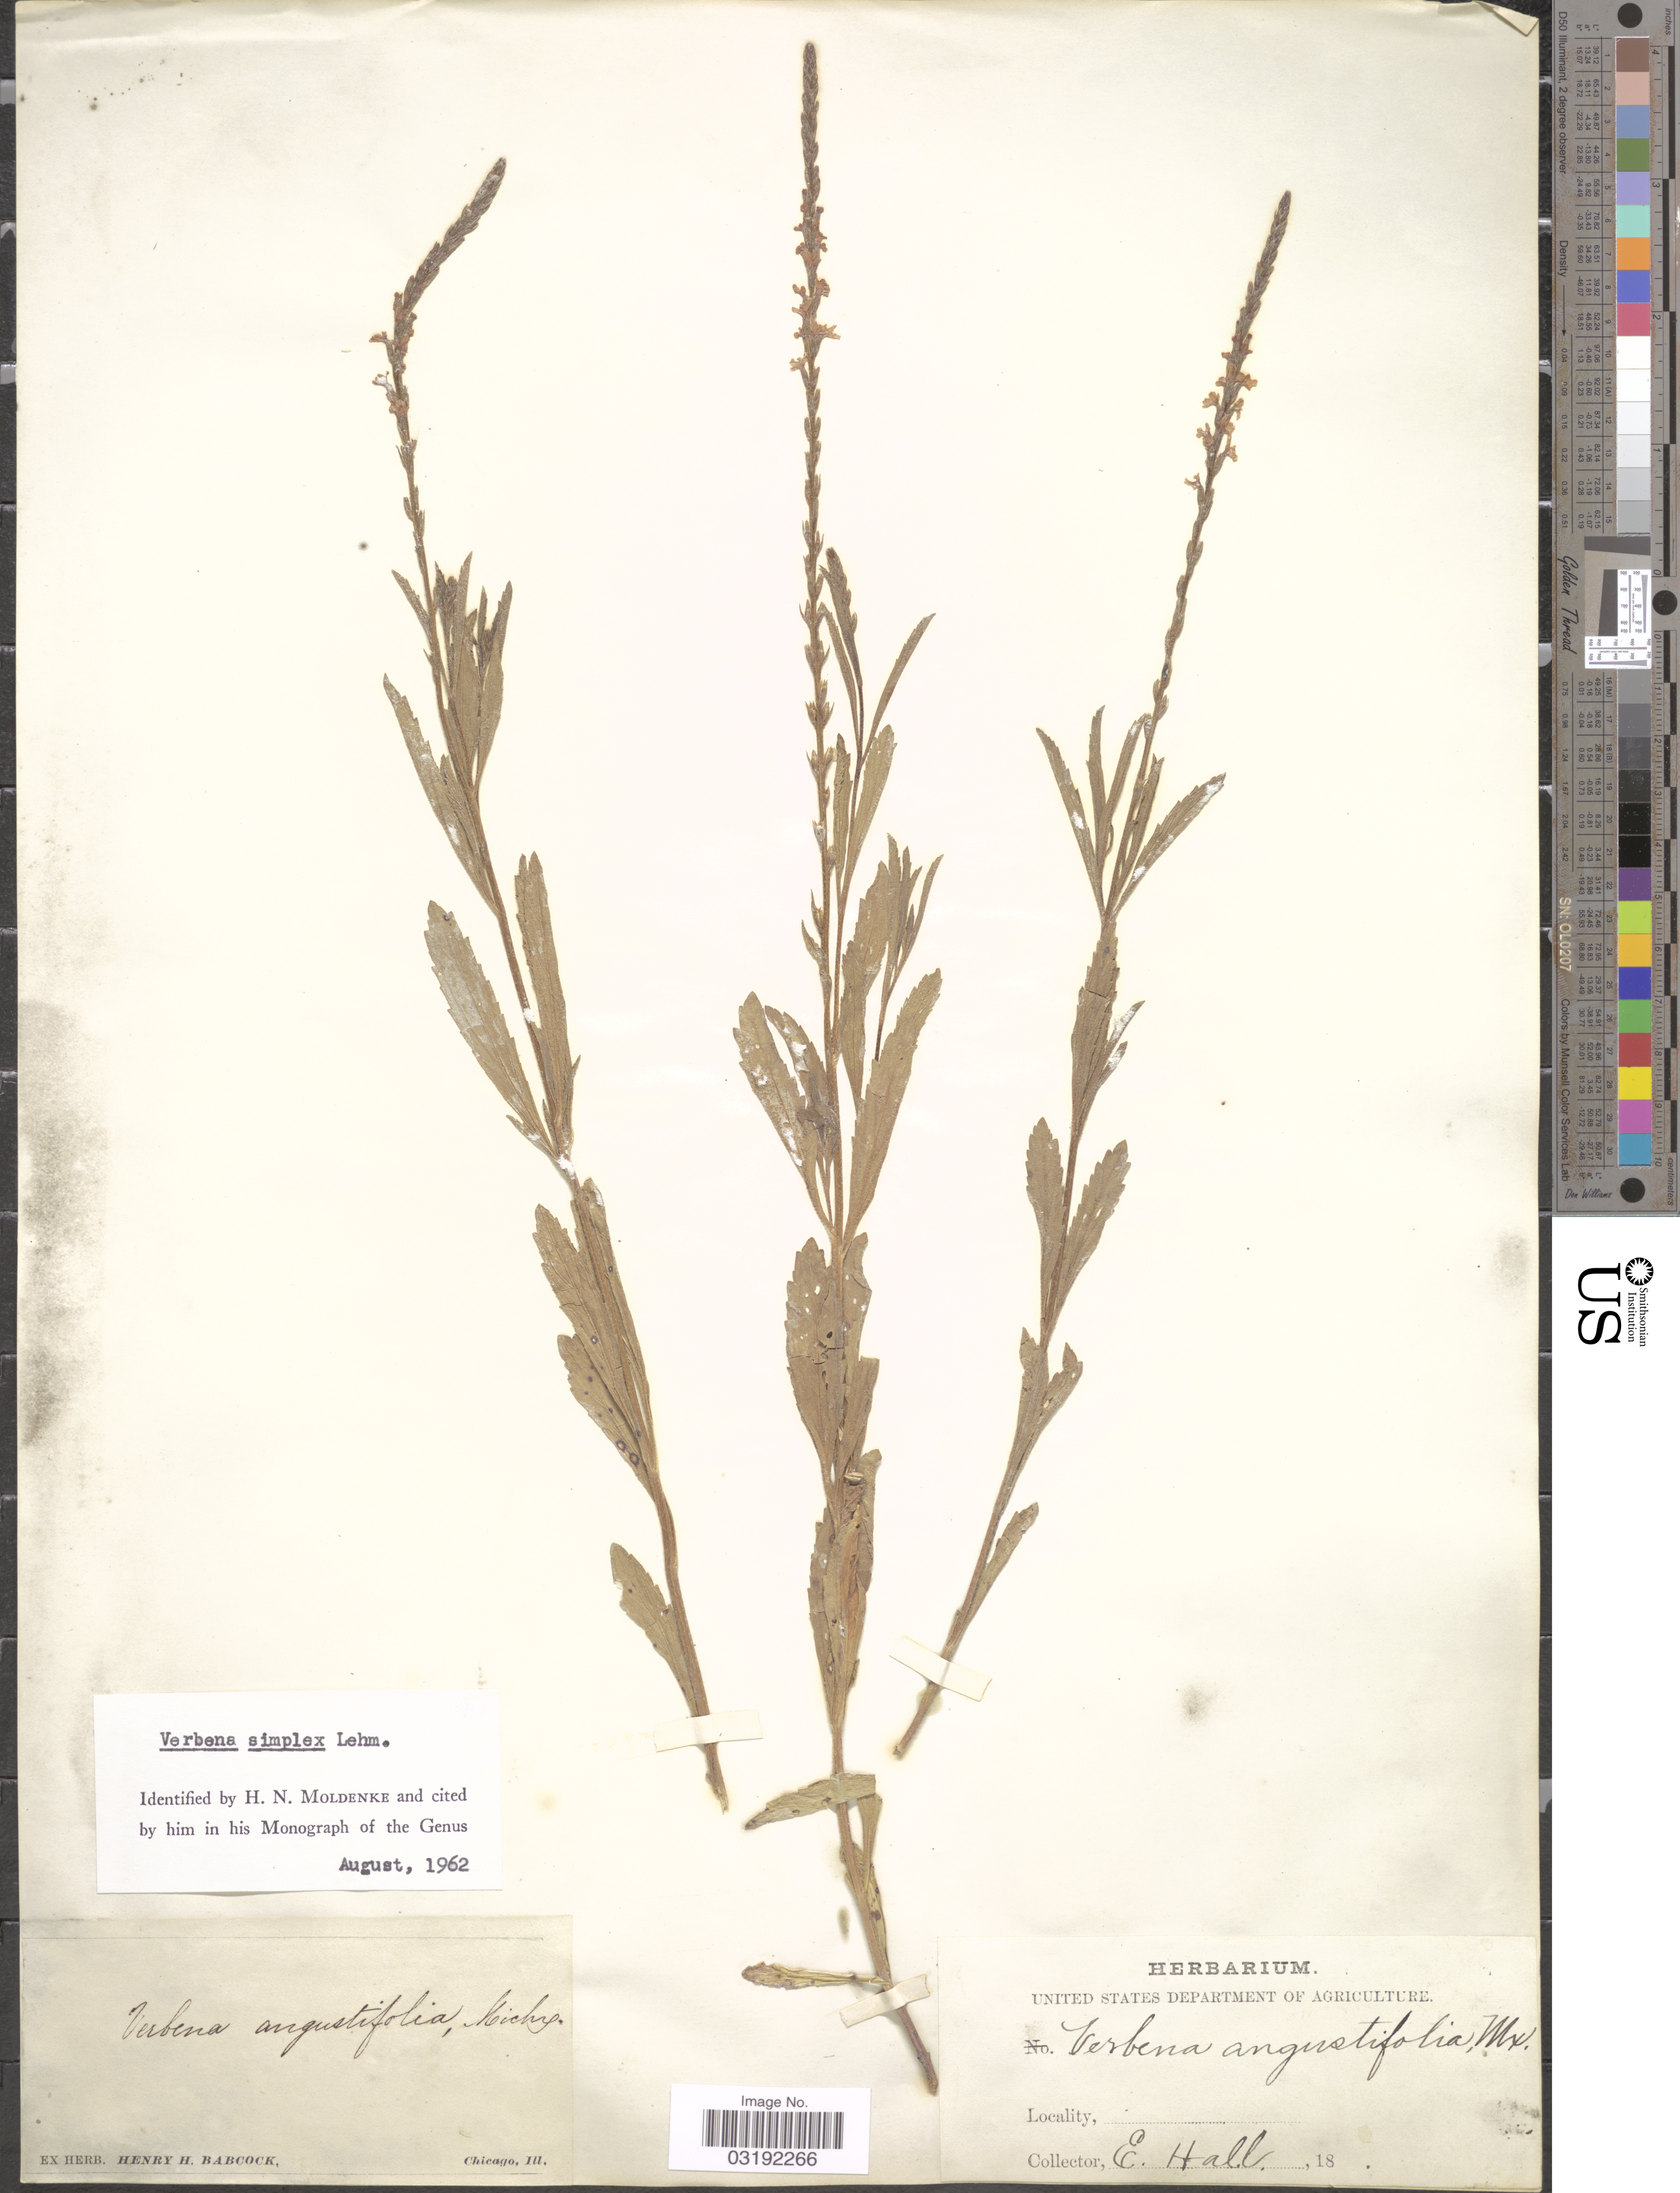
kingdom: Plantae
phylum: Tracheophyta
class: Magnoliopsida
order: Lamiales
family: Verbenaceae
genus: Verbena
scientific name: Verbena simplex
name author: F. Lehm.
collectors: E. Hall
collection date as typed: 18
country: United States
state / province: Illinois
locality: Chicago.